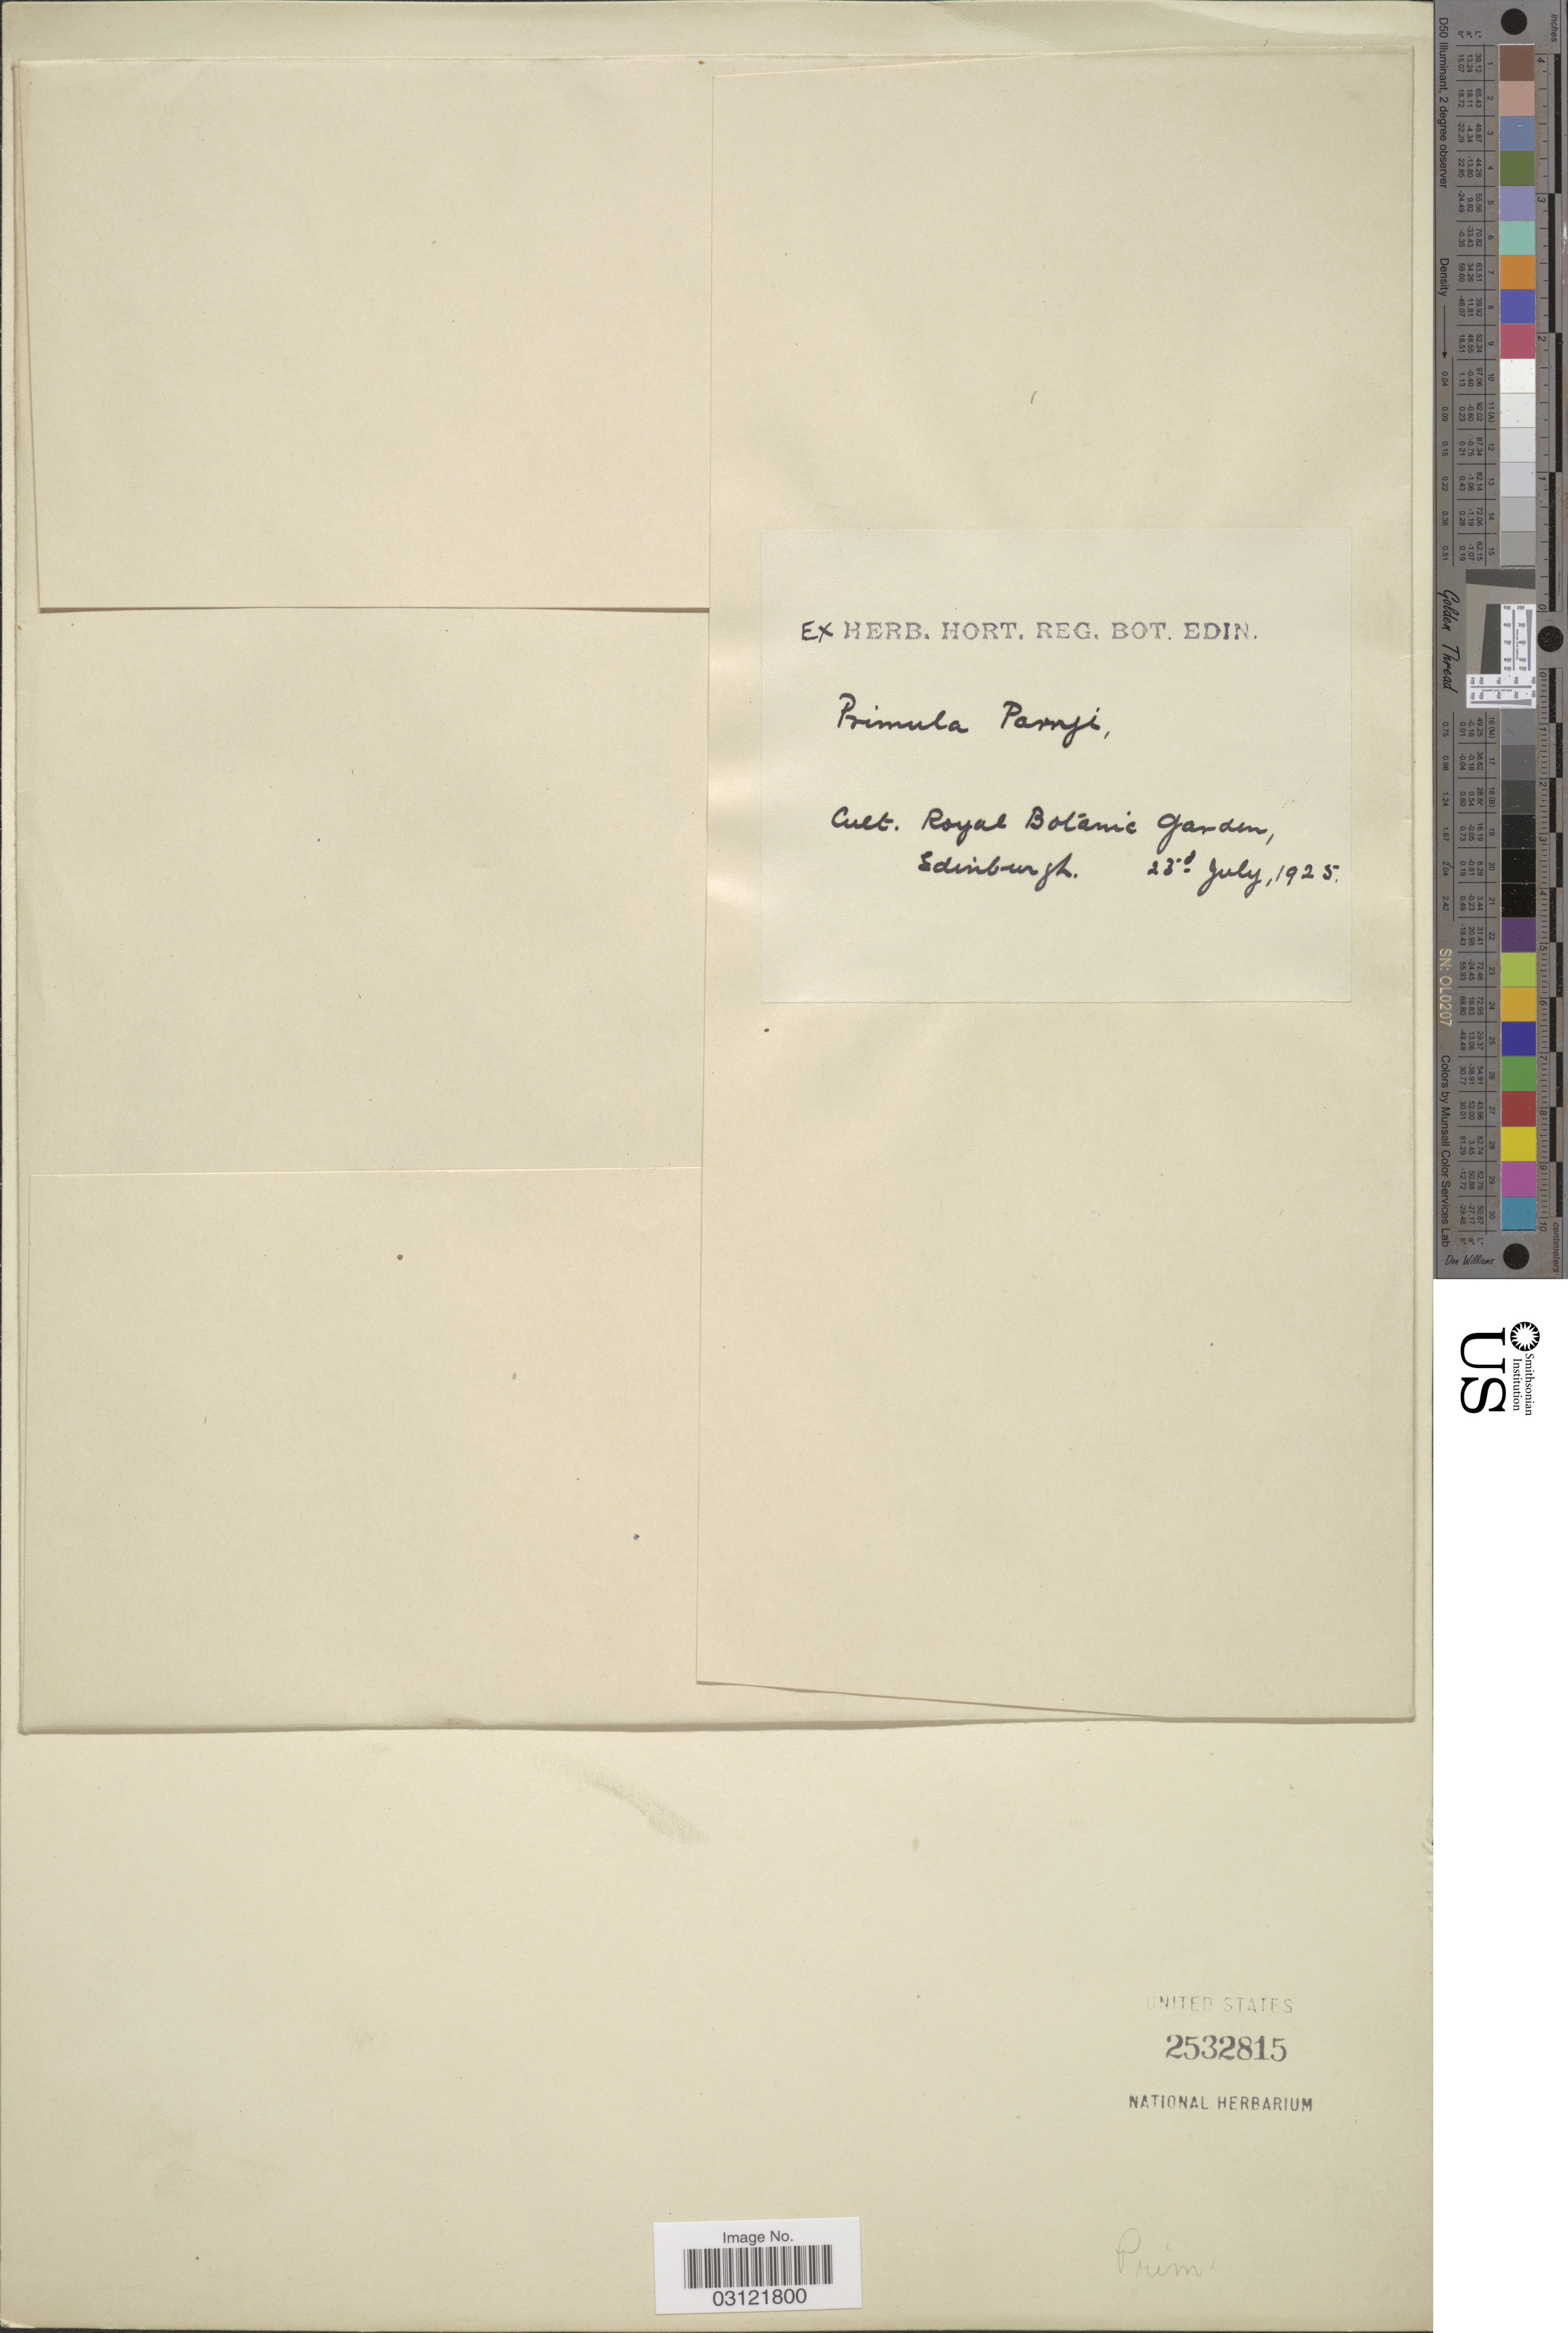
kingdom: Plantae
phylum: Tracheophyta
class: Magnoliopsida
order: Ericales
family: Primulaceae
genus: Primula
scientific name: Primula parryi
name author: A. Gray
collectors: Ex herb. Hort. Reg. Bot. Edin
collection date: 1925-07-23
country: United Kingdom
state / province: Scotland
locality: Cult. Royal Botanic Garden, Edinburgh.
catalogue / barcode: US 2532815